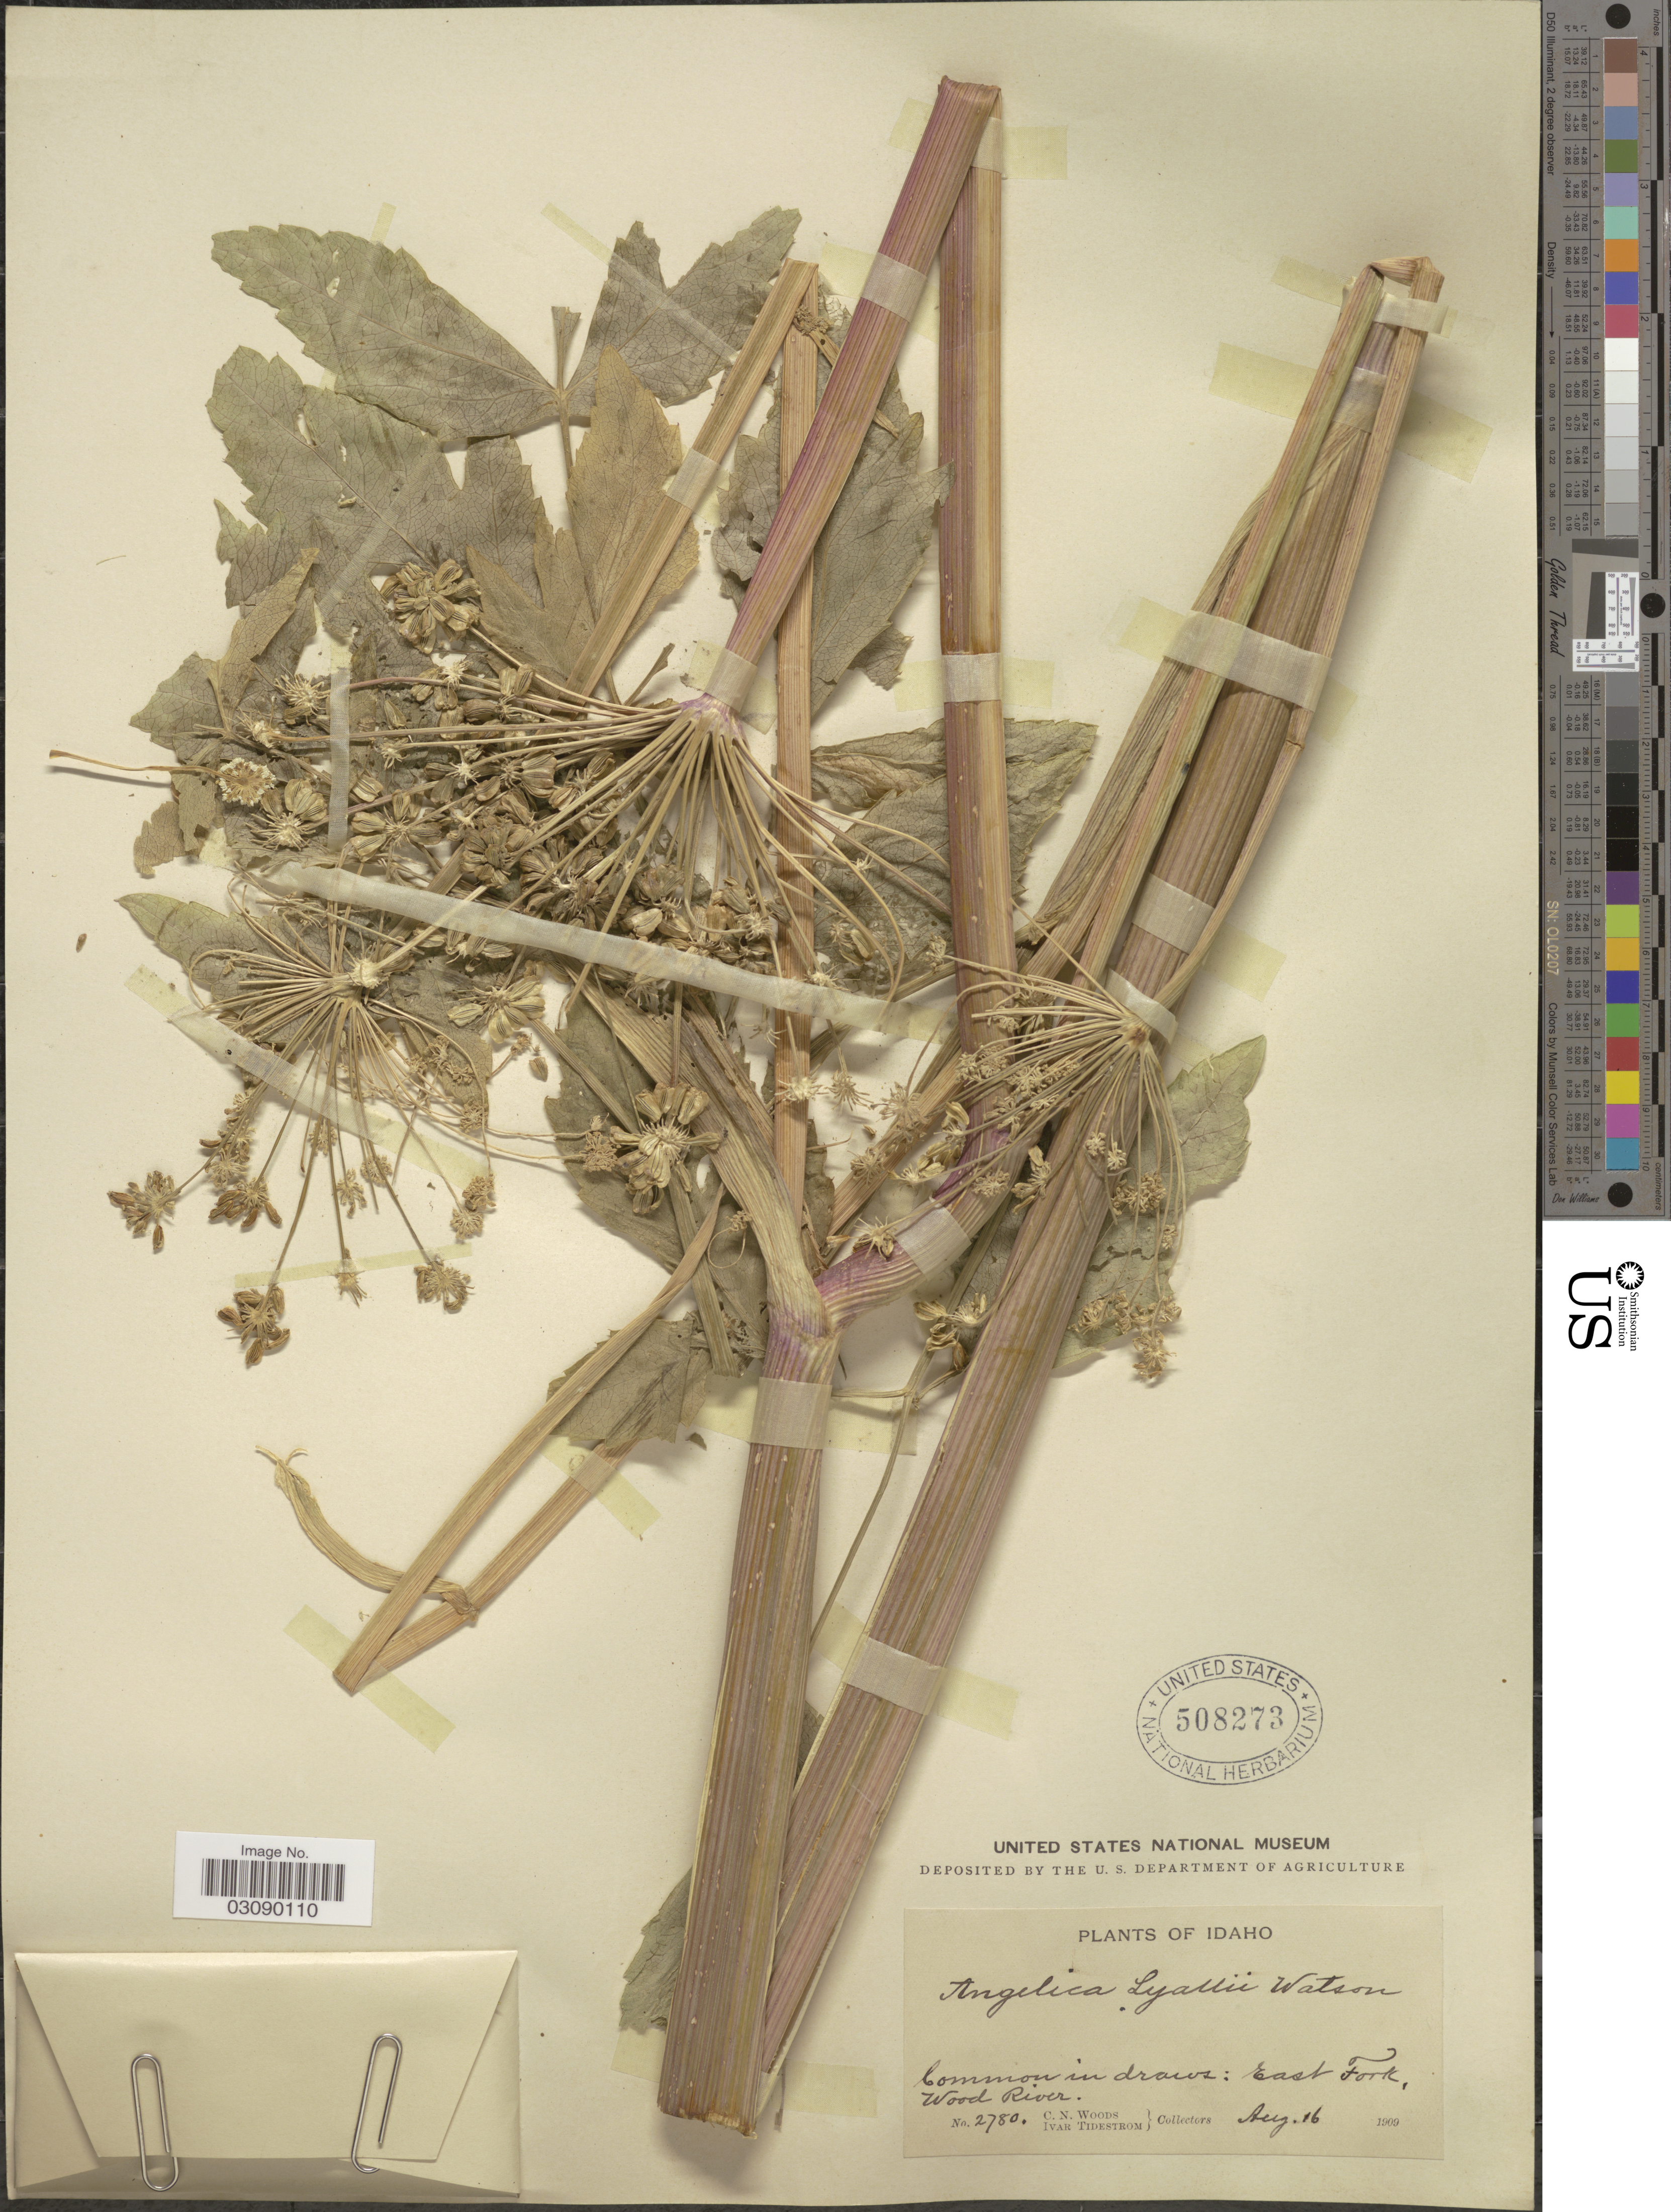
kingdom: Plantae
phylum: Tracheophyta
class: Magnoliopsida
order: Apiales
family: Apiaceae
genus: Angelica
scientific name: Angelica arguta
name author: Nutt.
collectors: C. Woods & I. F. Tidestrom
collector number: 2780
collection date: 1909-08-16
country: United States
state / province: Idaho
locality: East Fork, Wood River.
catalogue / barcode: US 508273